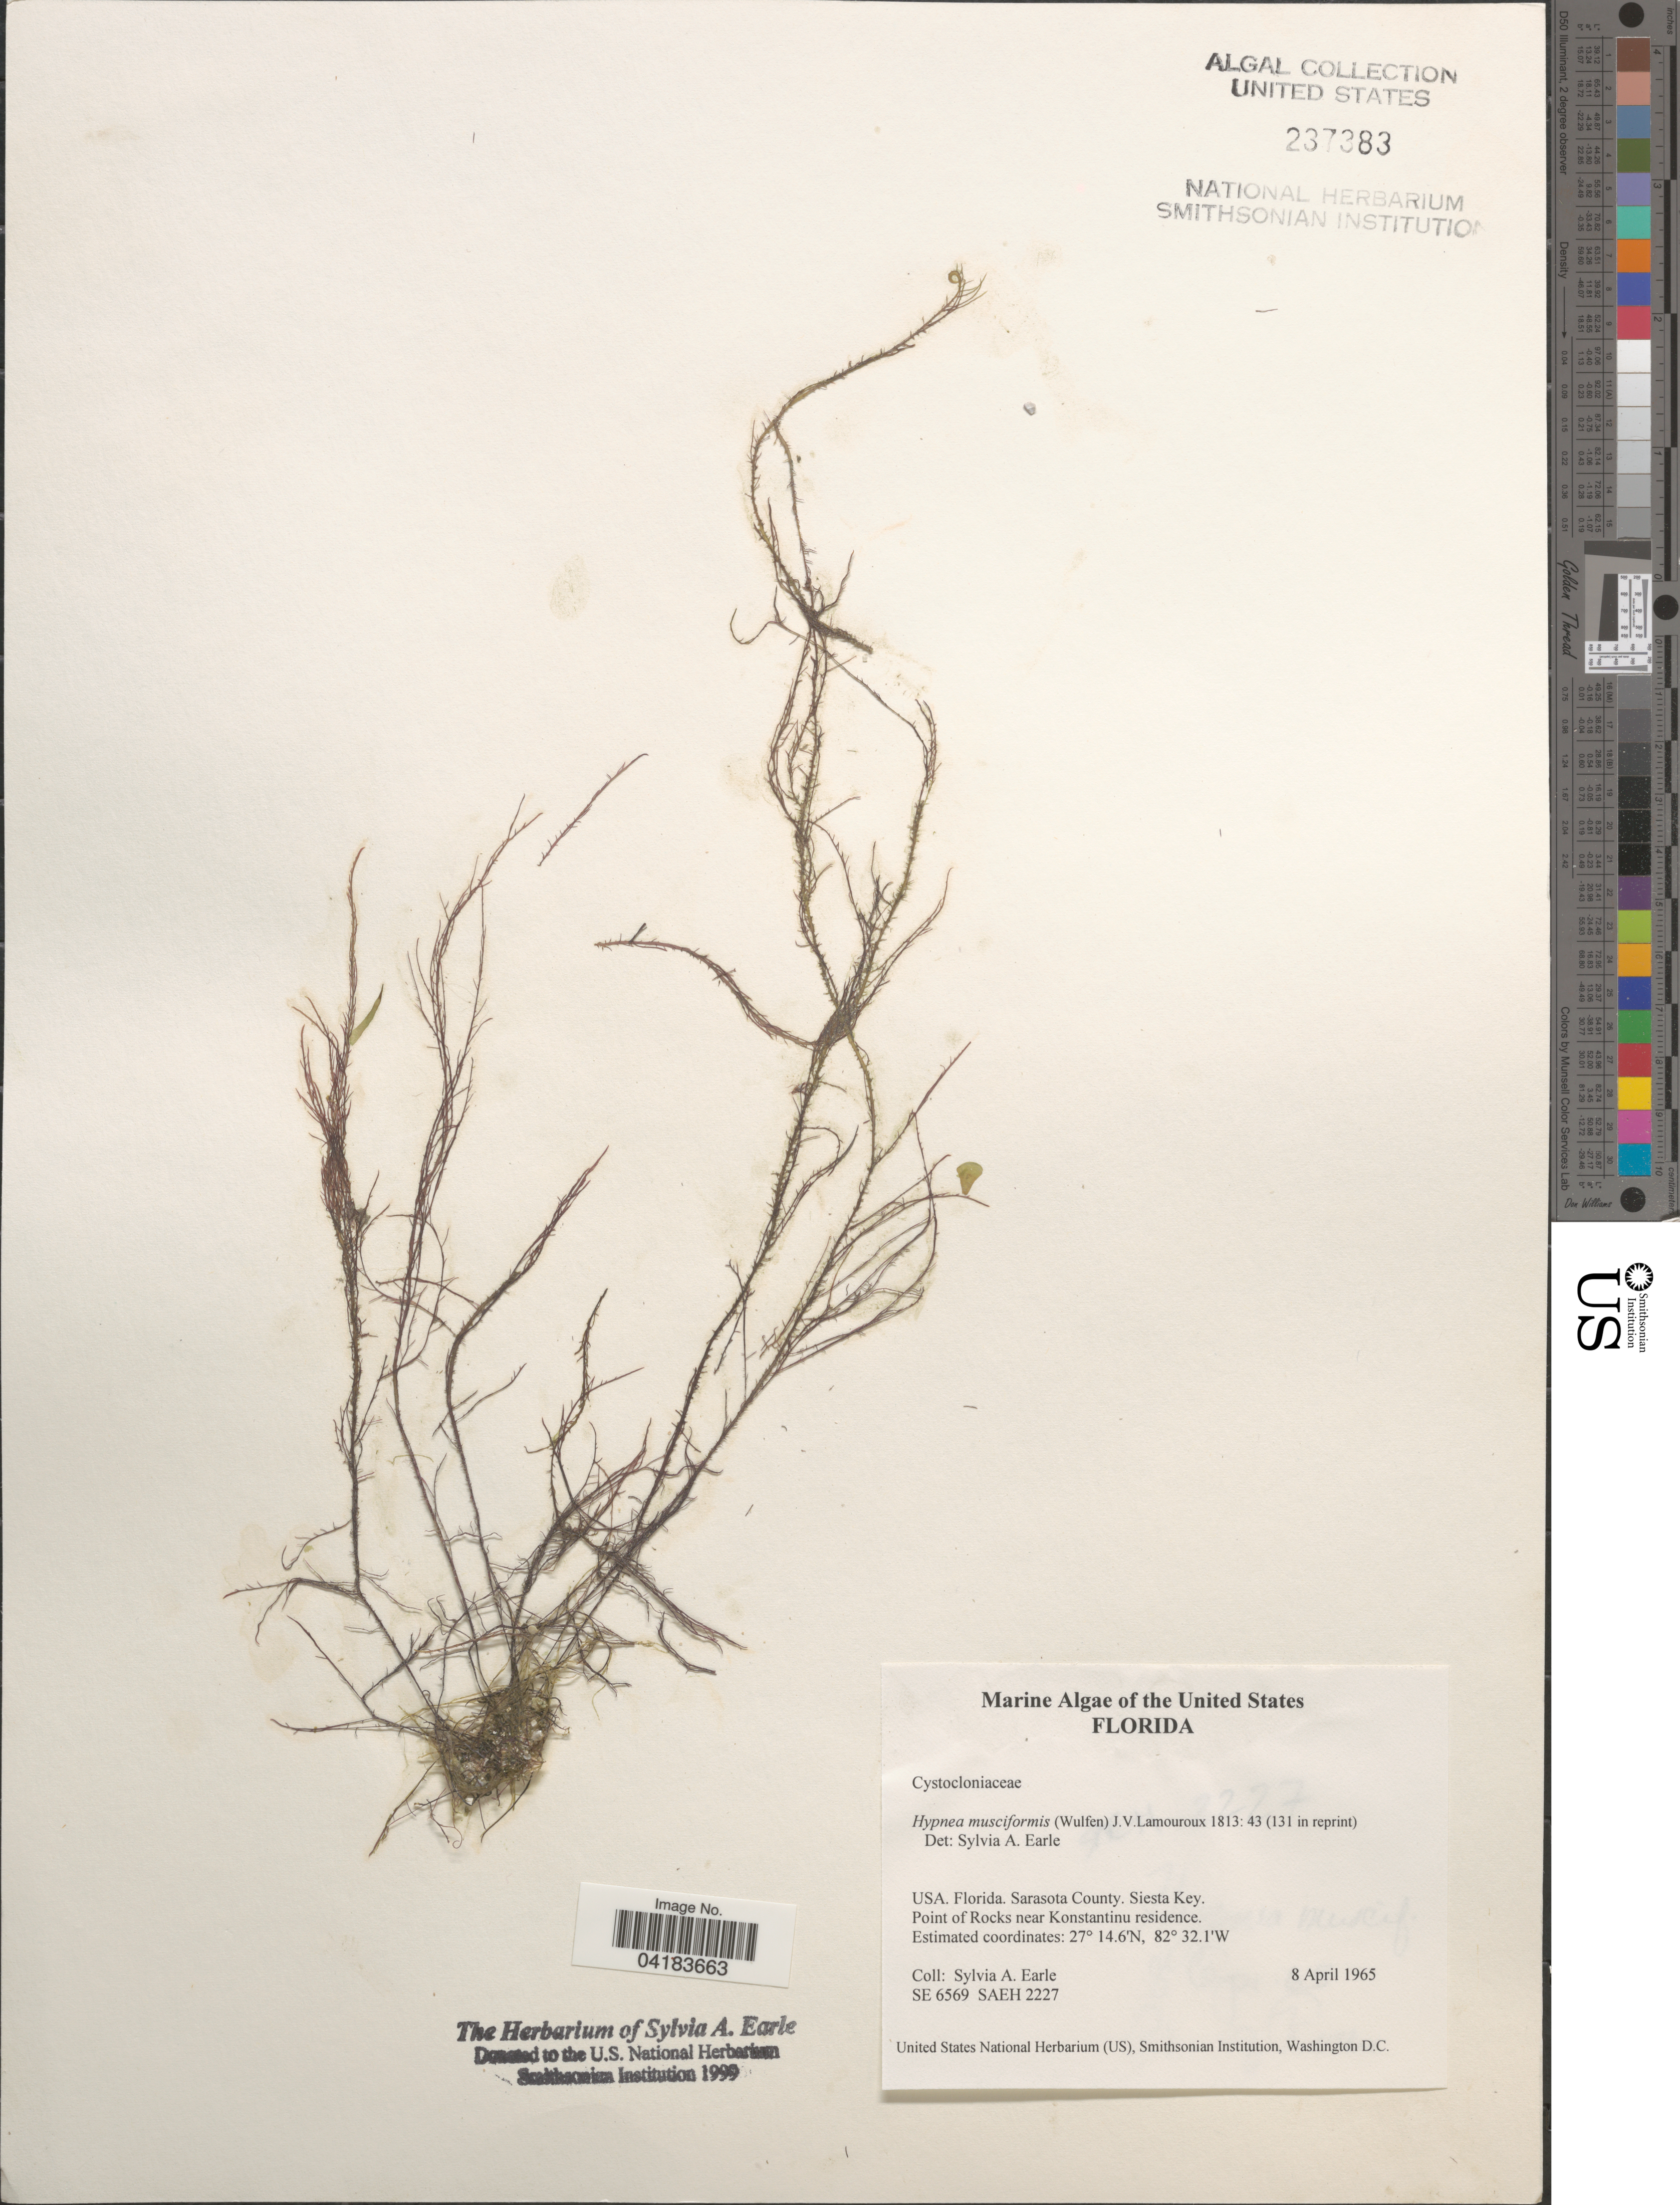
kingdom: Plantae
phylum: Rhodophyta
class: Florideophyceae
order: Gigartinales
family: Cystocloniaceae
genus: Hypnea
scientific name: Hypnea musciformis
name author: (Wulfen) J.V.Lamouroux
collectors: S. A. Earle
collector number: SE6569/SAEH2227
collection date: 1965-04-08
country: United States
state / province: Florida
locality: Sarasota County. Siesta Key. Point of Rocks near Konstantinu residence.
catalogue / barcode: US 237383